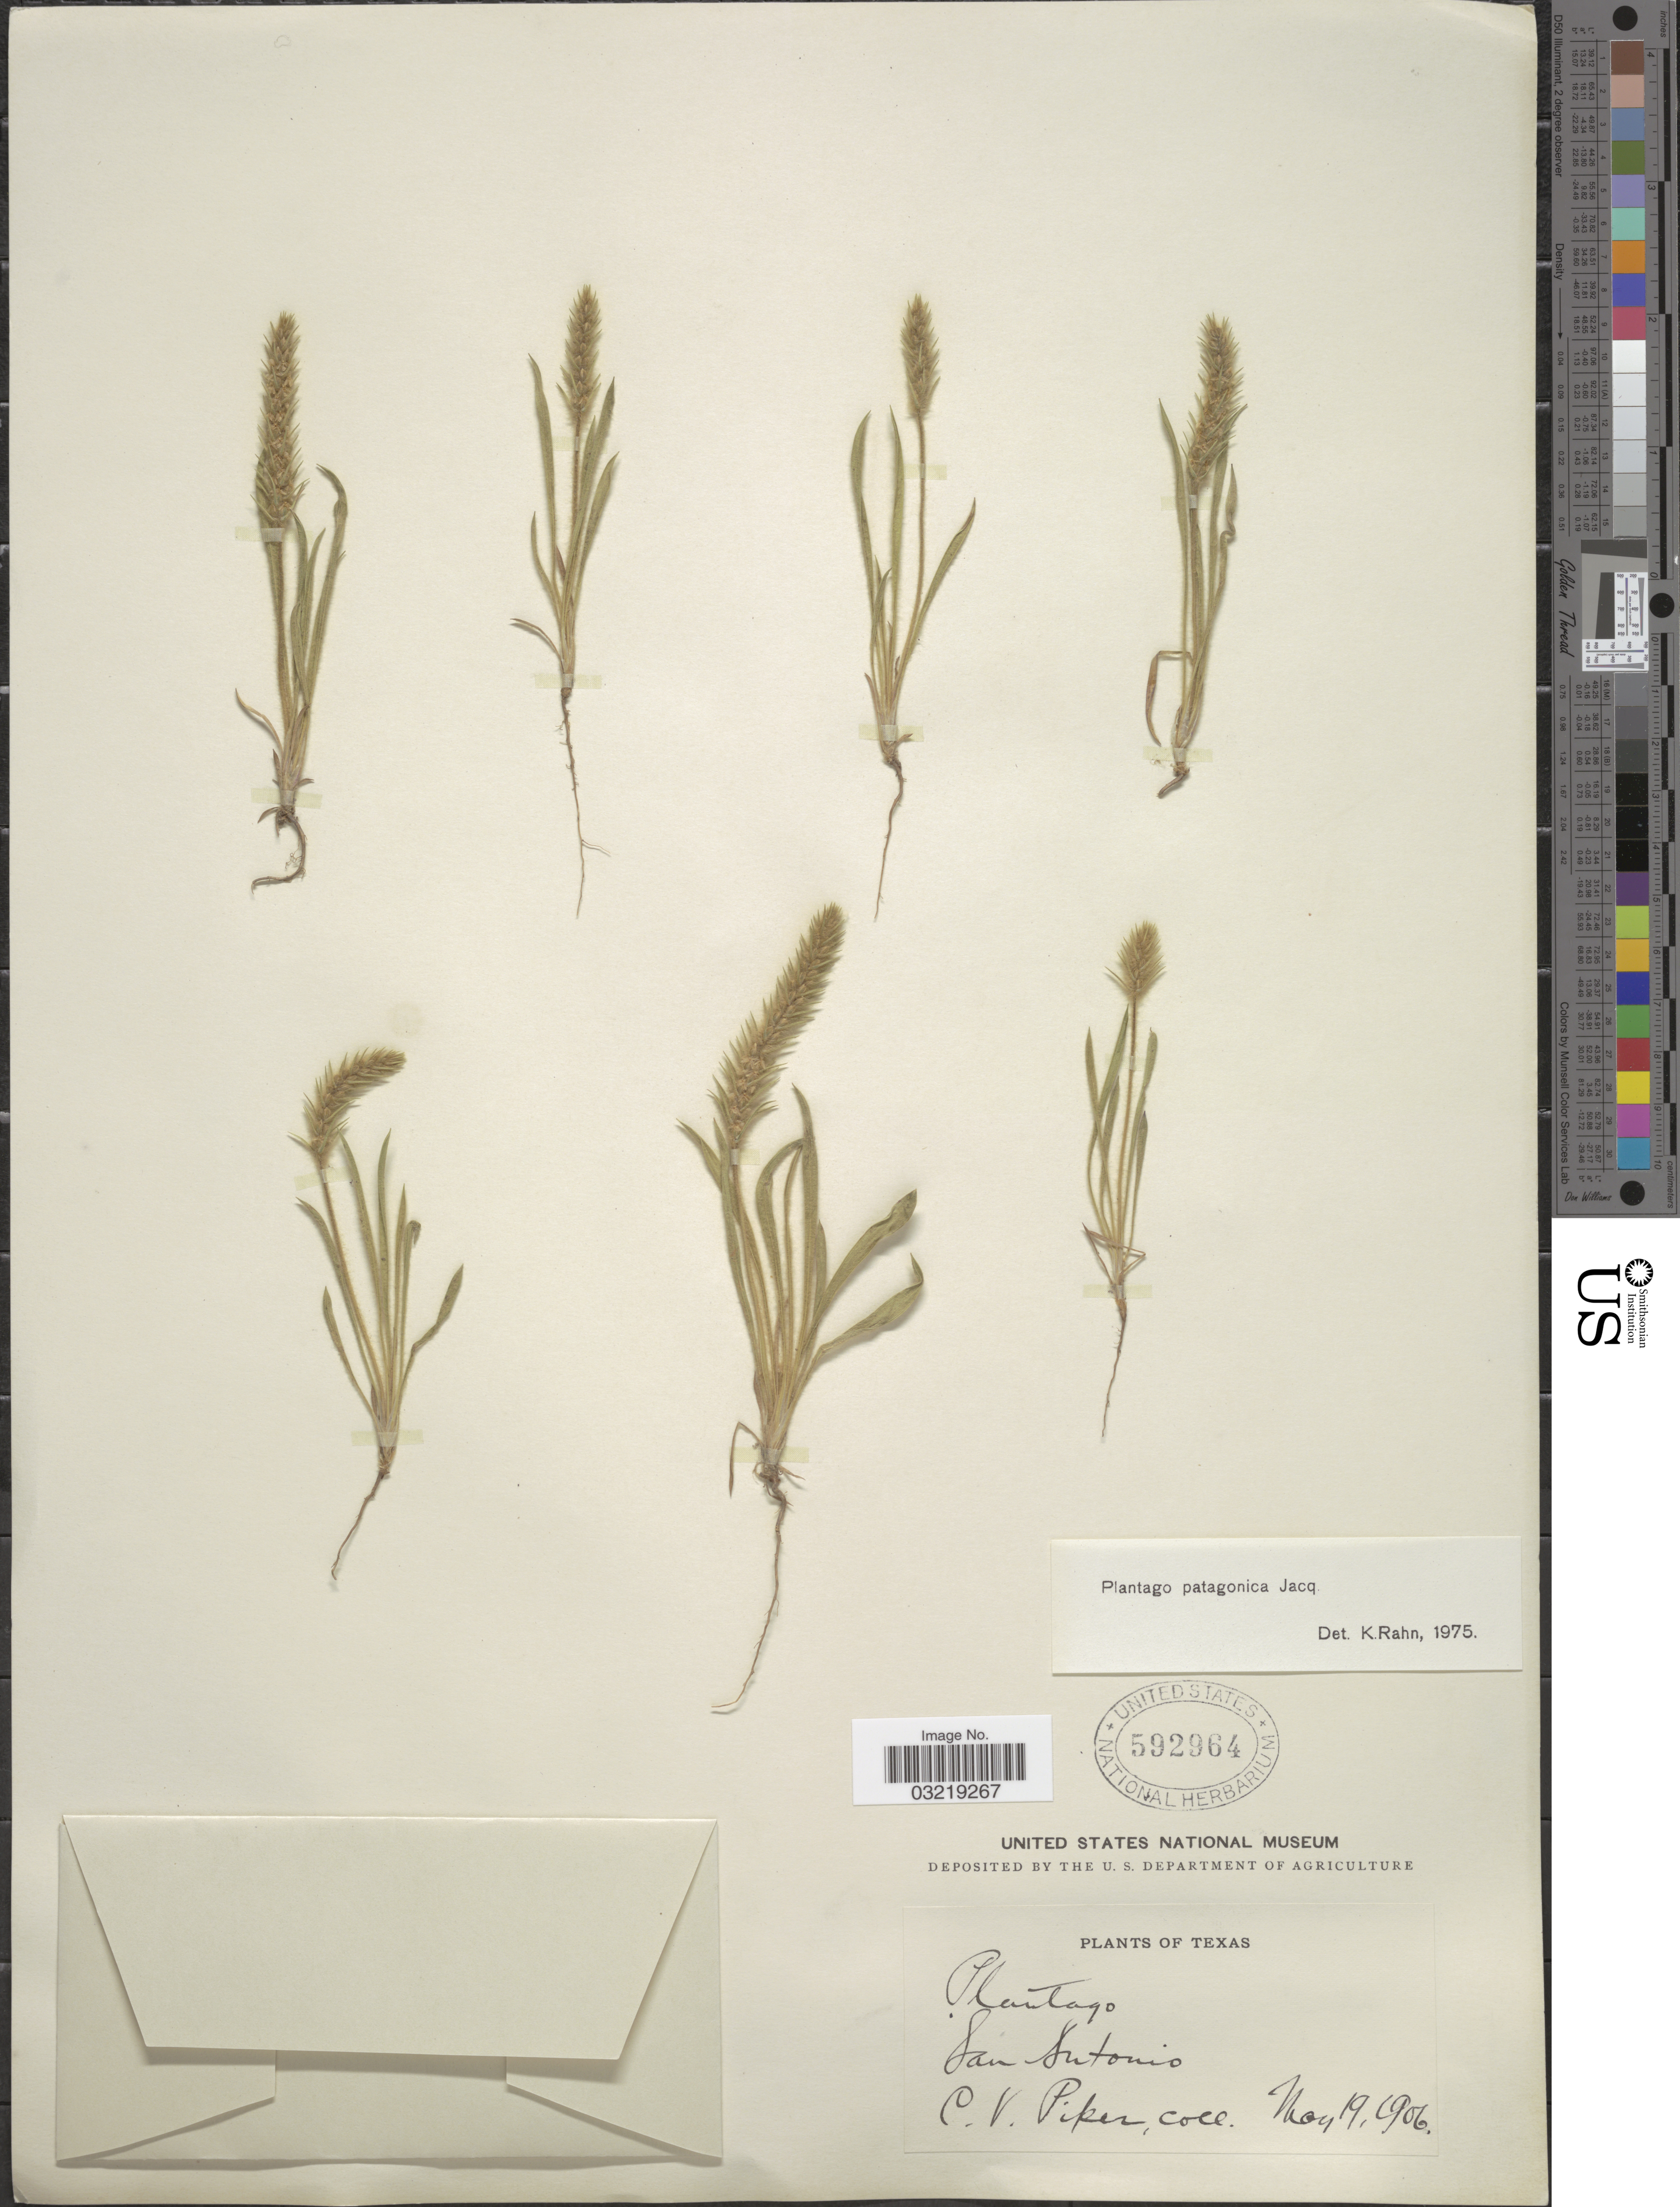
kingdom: Plantae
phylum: Tracheophyta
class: Magnoliopsida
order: Lamiales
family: Plantaginaceae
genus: Plantago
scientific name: Plantago patagonica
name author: Jacq.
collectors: C. V. Piper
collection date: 1906-05-19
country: United States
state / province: Texas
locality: San Antonio.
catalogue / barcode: US 592964